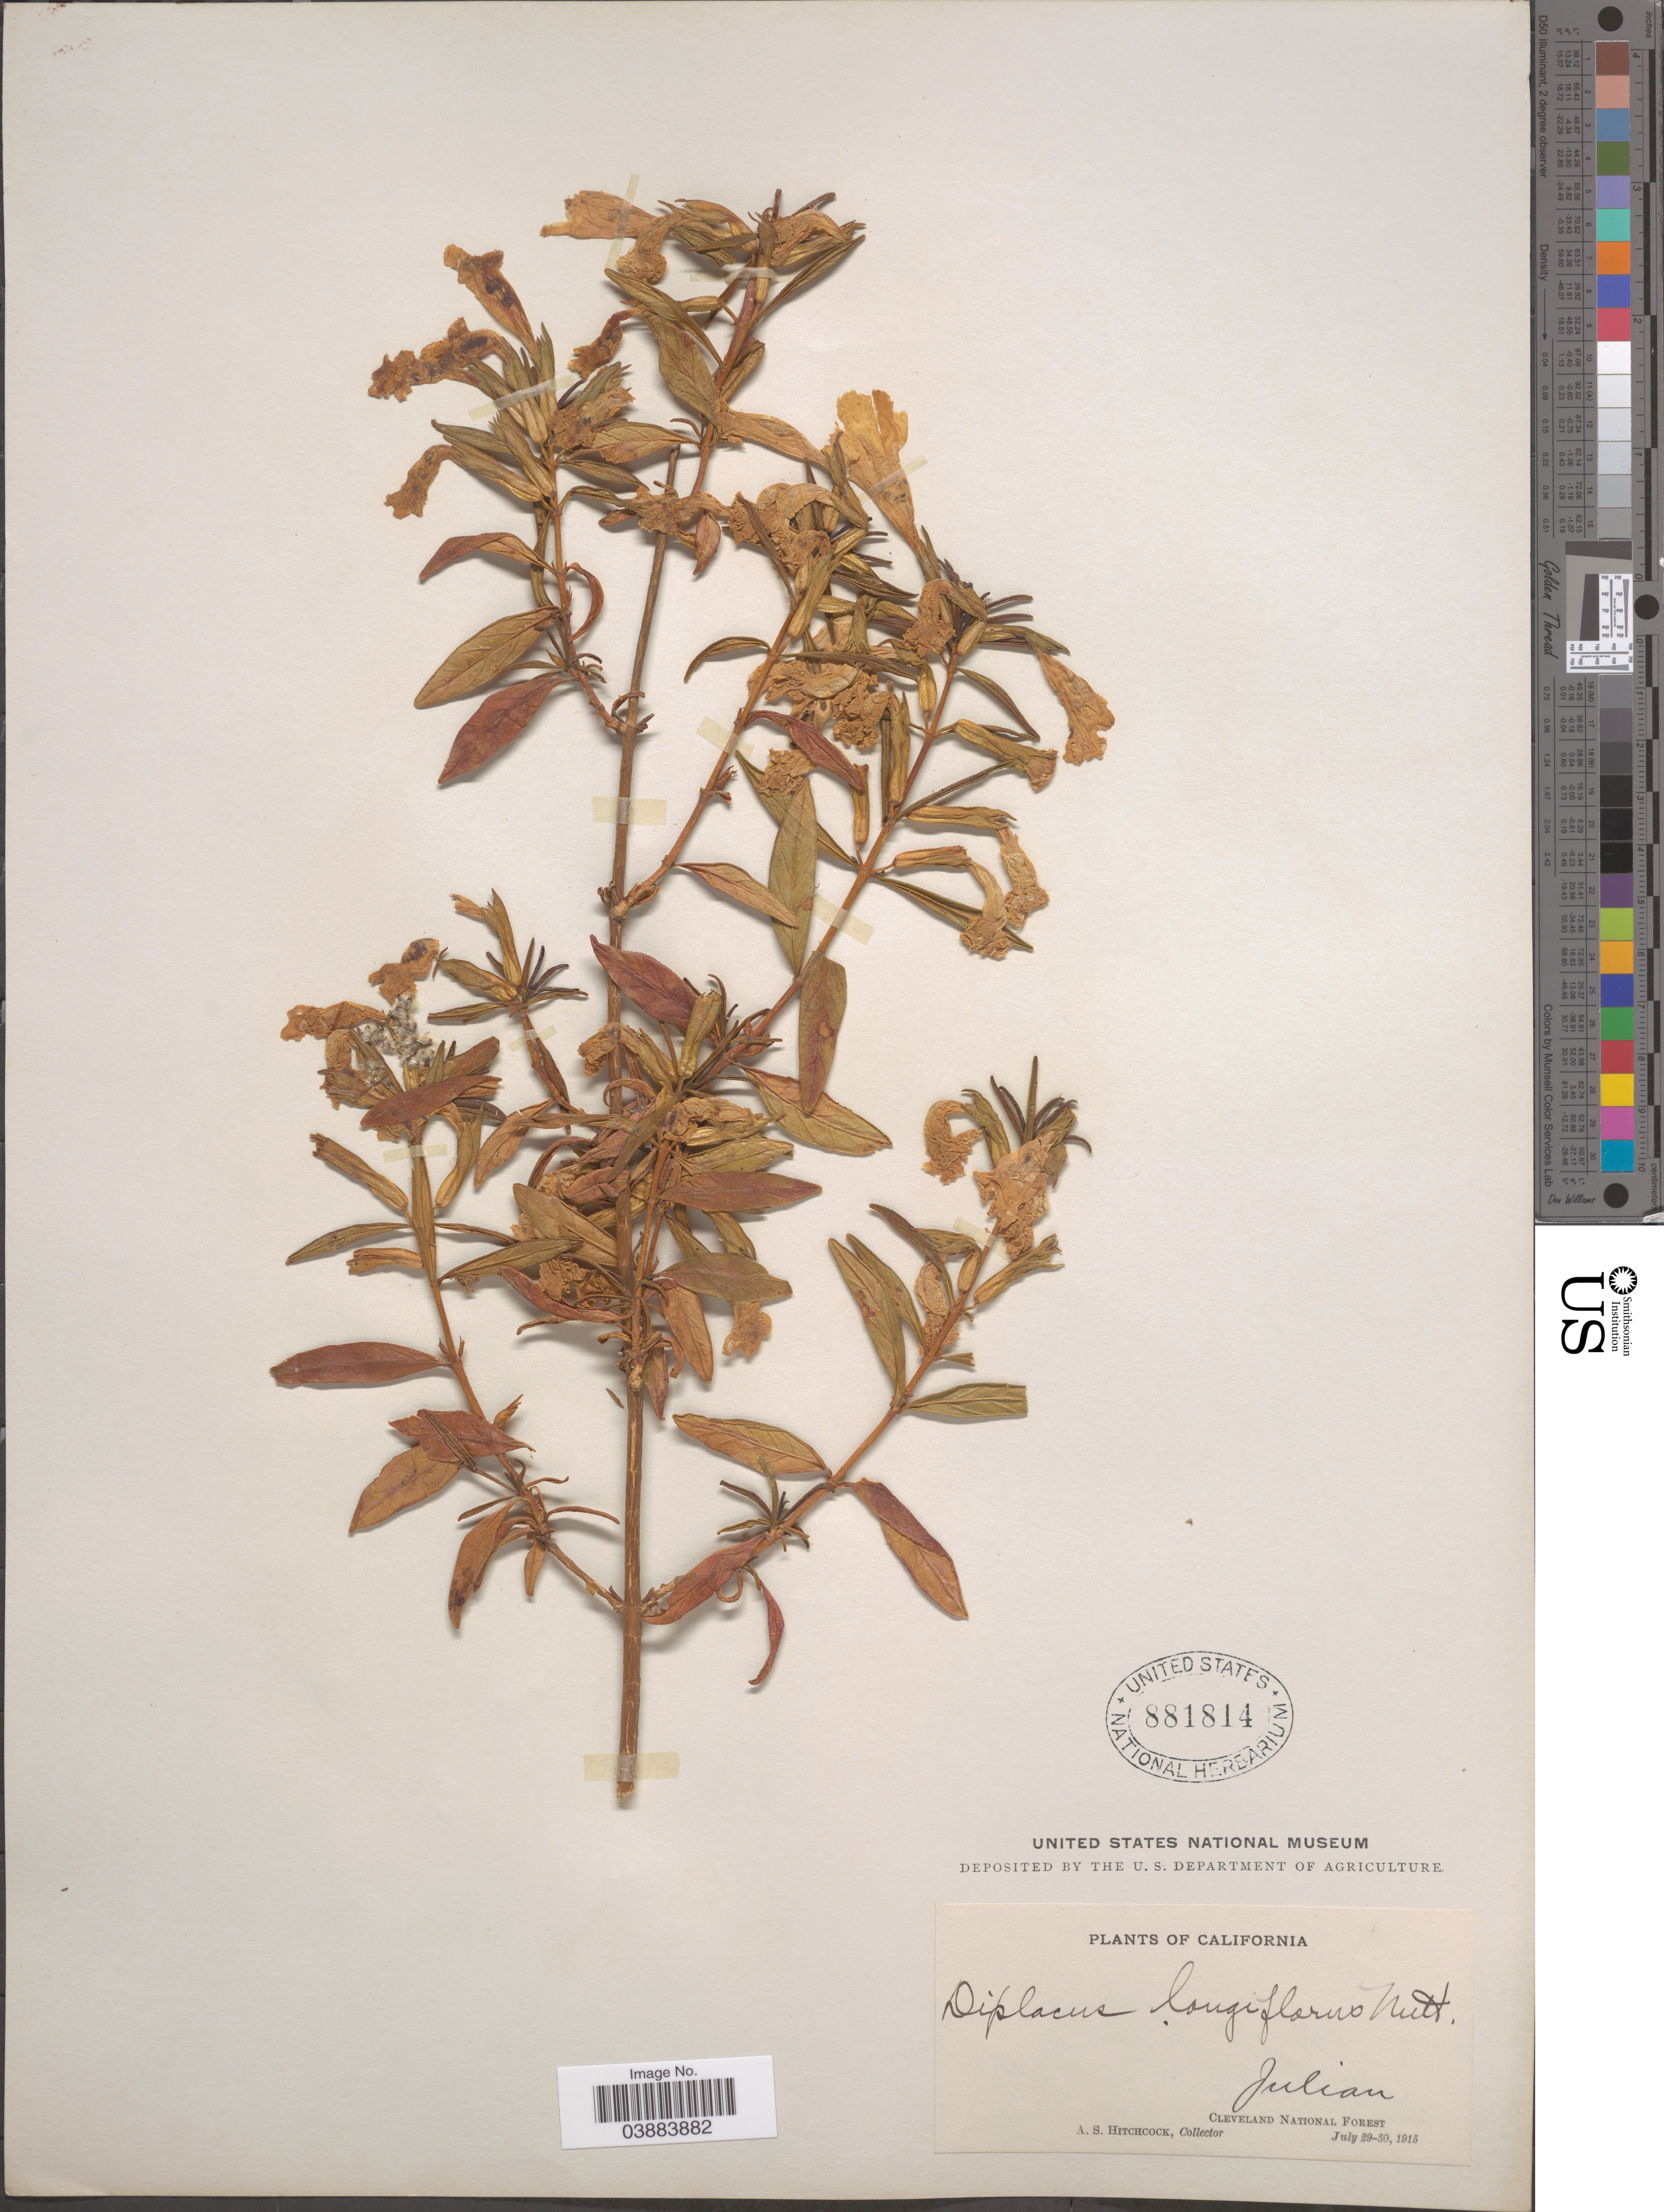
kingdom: Plantae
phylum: Tracheophyta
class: Magnoliopsida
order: Lamiales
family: Phrymaceae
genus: Diplacus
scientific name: Diplacus longiflorus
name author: Nutt.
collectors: A. S. Hitchcock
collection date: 1915-07-29/1915-07-30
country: United States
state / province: California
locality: Julian. Cleveland National Forest.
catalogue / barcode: US 881814